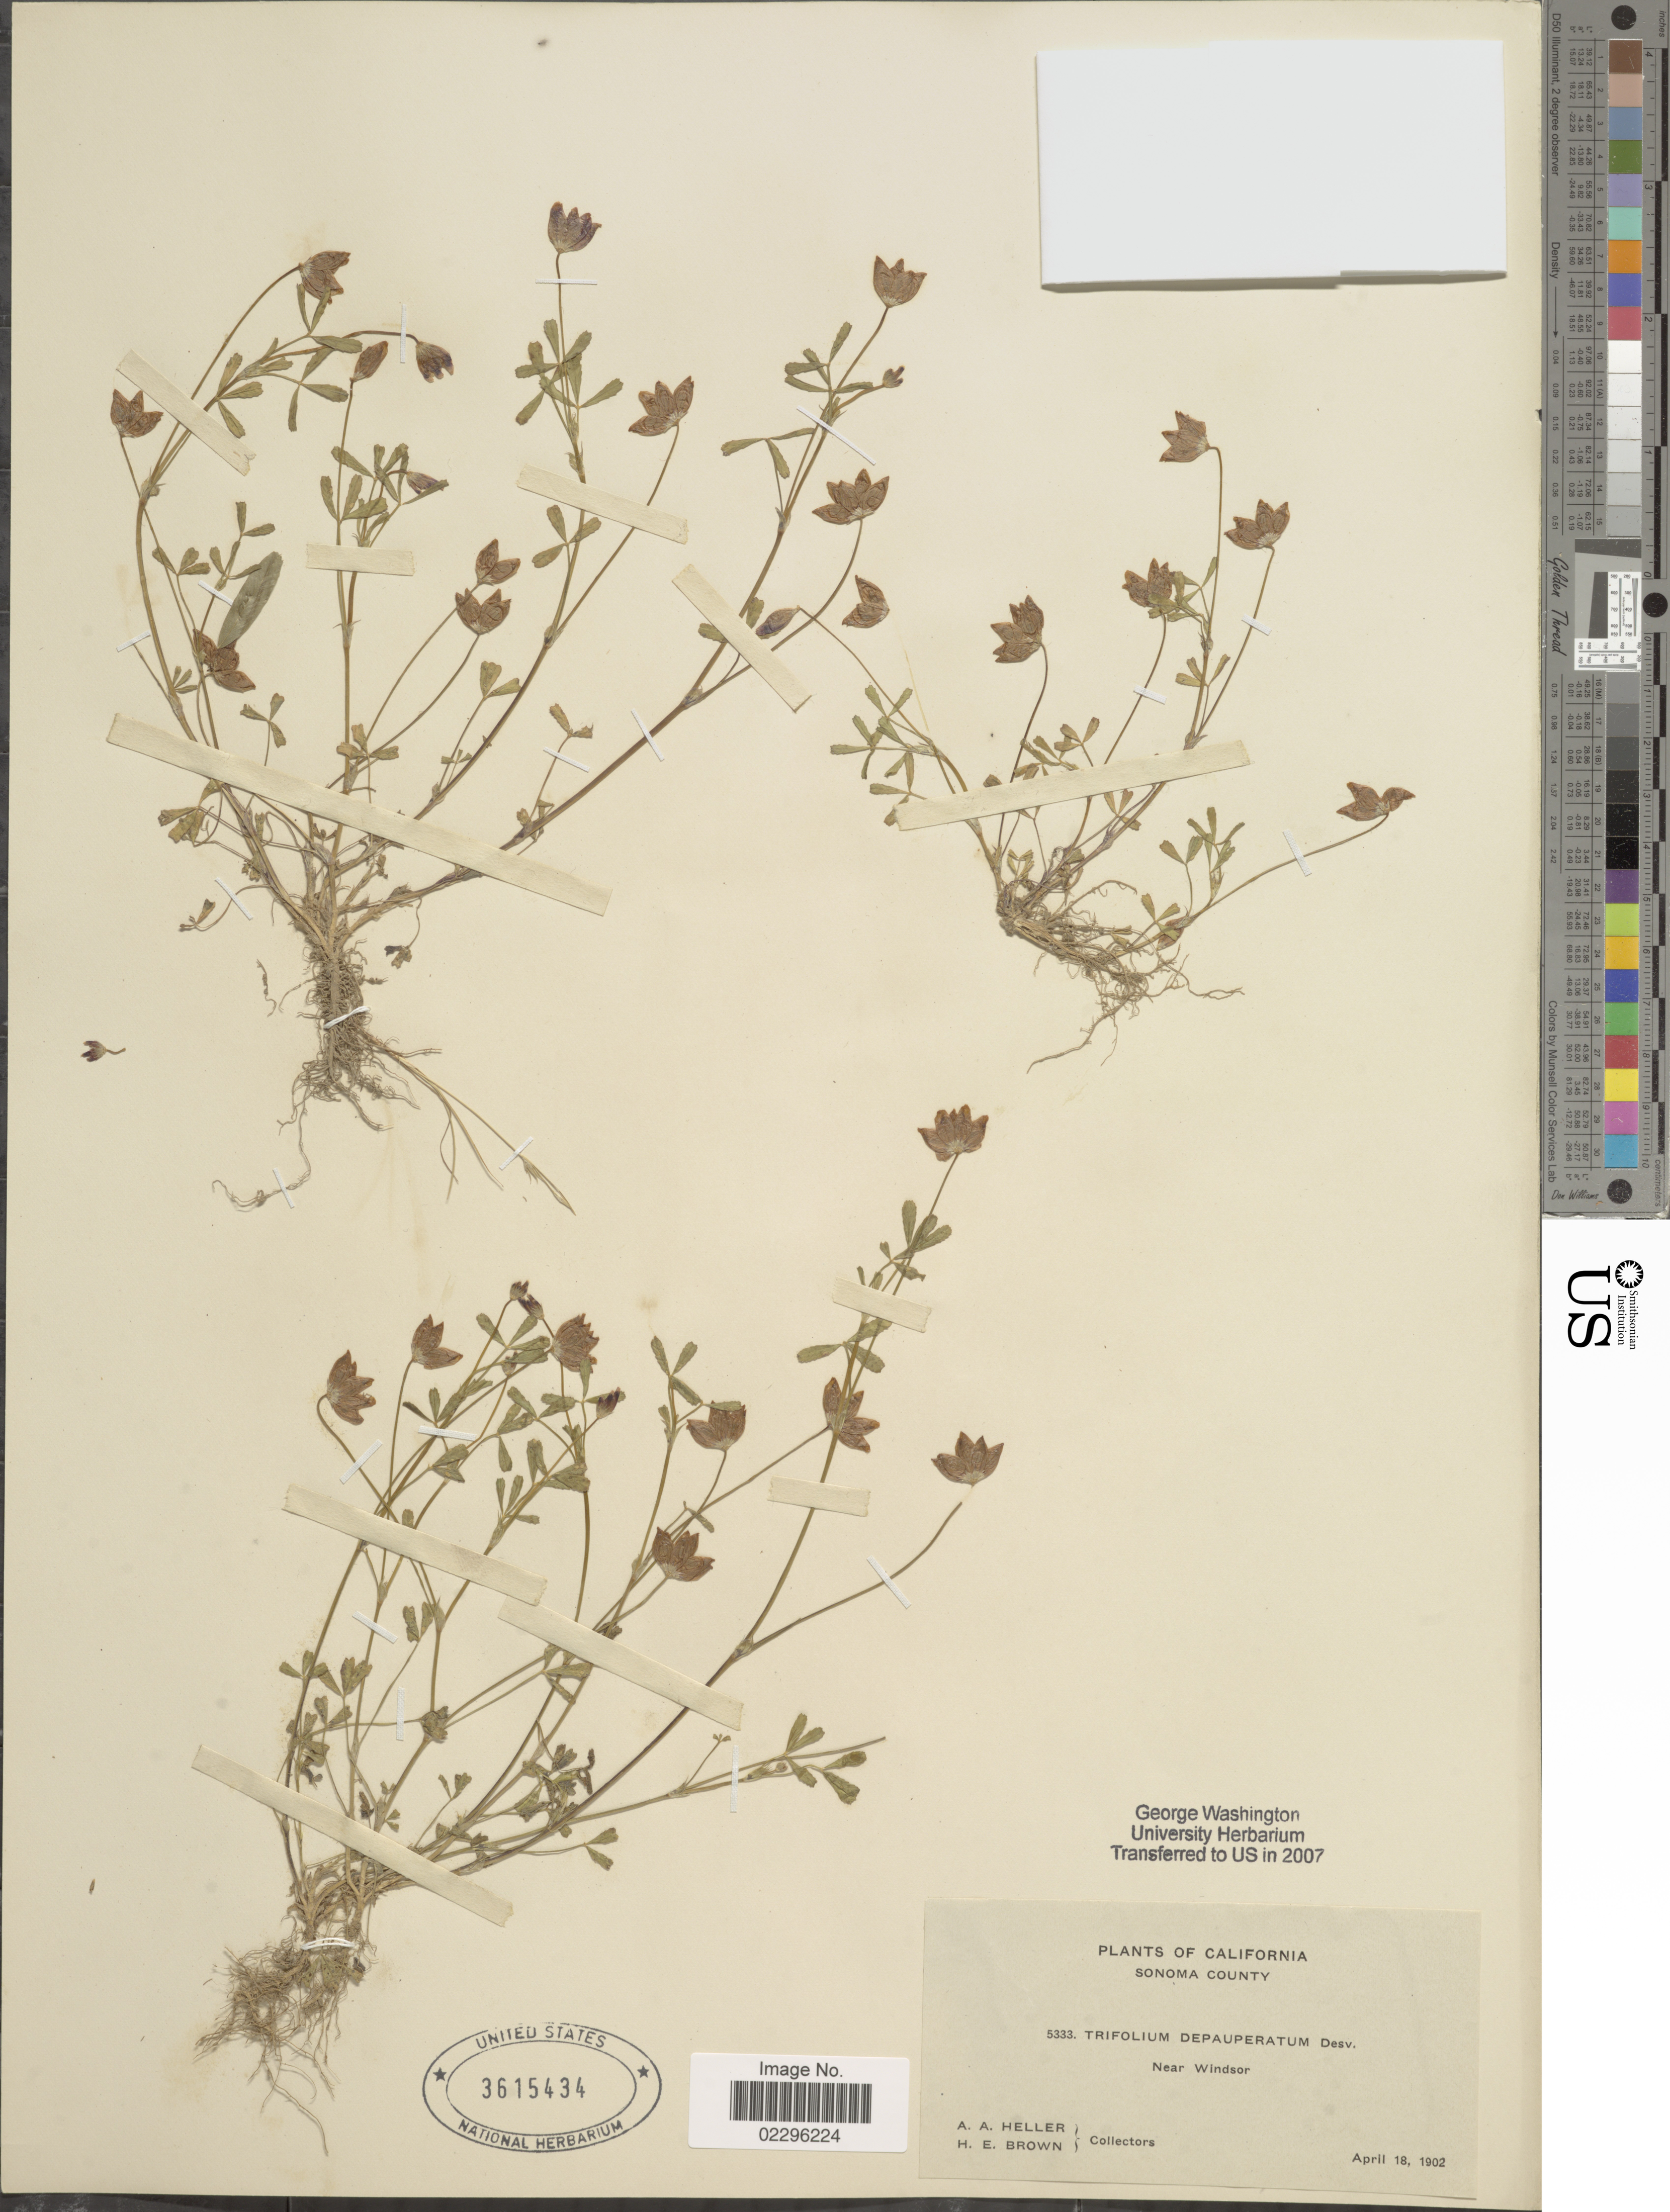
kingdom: Plantae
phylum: Tracheophyta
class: Magnoliopsida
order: Fabales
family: Fabaceae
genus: Trifolium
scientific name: Trifolium depauperatum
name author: Desv.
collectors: A. A. Heller & H. E. Brown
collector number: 5333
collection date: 1902-04-18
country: United States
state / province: California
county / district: Sonoma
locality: Sonoma County. Near Windsor.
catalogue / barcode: US 3615434